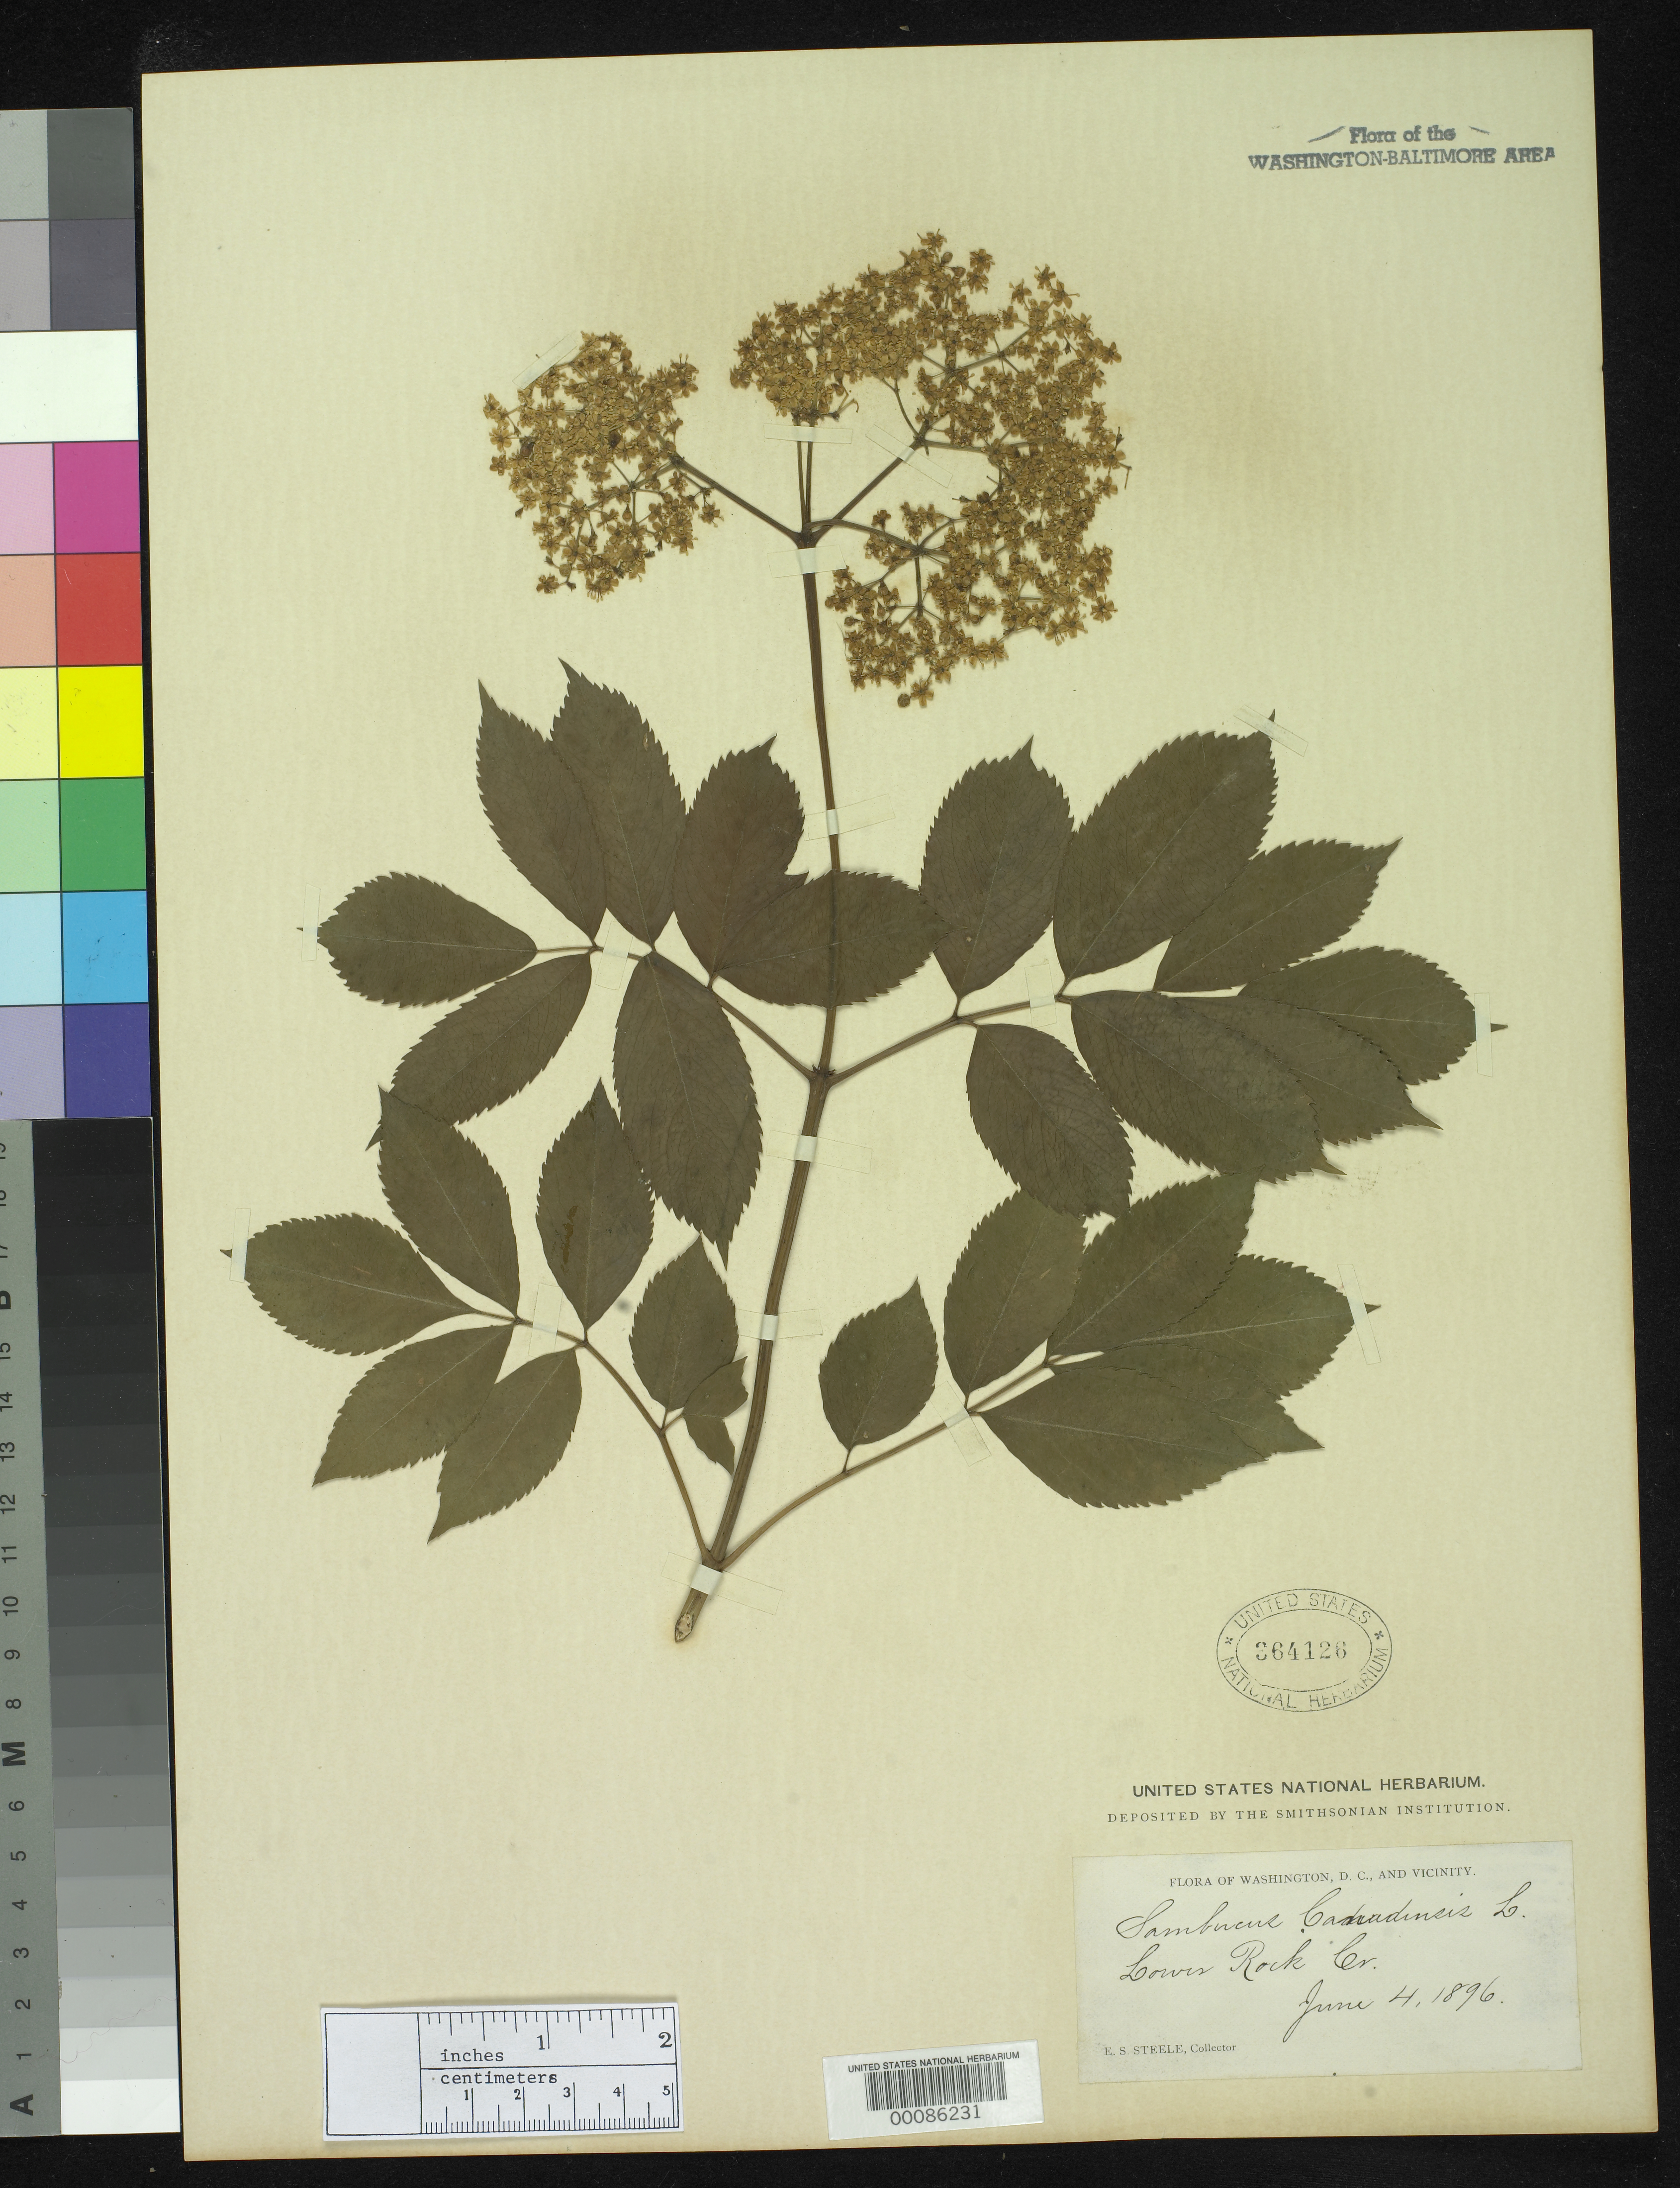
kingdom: Plantae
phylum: Tracheophyta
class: Magnoliopsida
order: Dipsacales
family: Viburnaceae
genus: Sambucus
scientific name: Sambucus canadensis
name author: L.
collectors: E. Steele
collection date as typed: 04 Jun 1896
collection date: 1896-06-04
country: United States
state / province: District of Columbia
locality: lower Rock Creek Rock Creek Park & vicinity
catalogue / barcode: US 364126